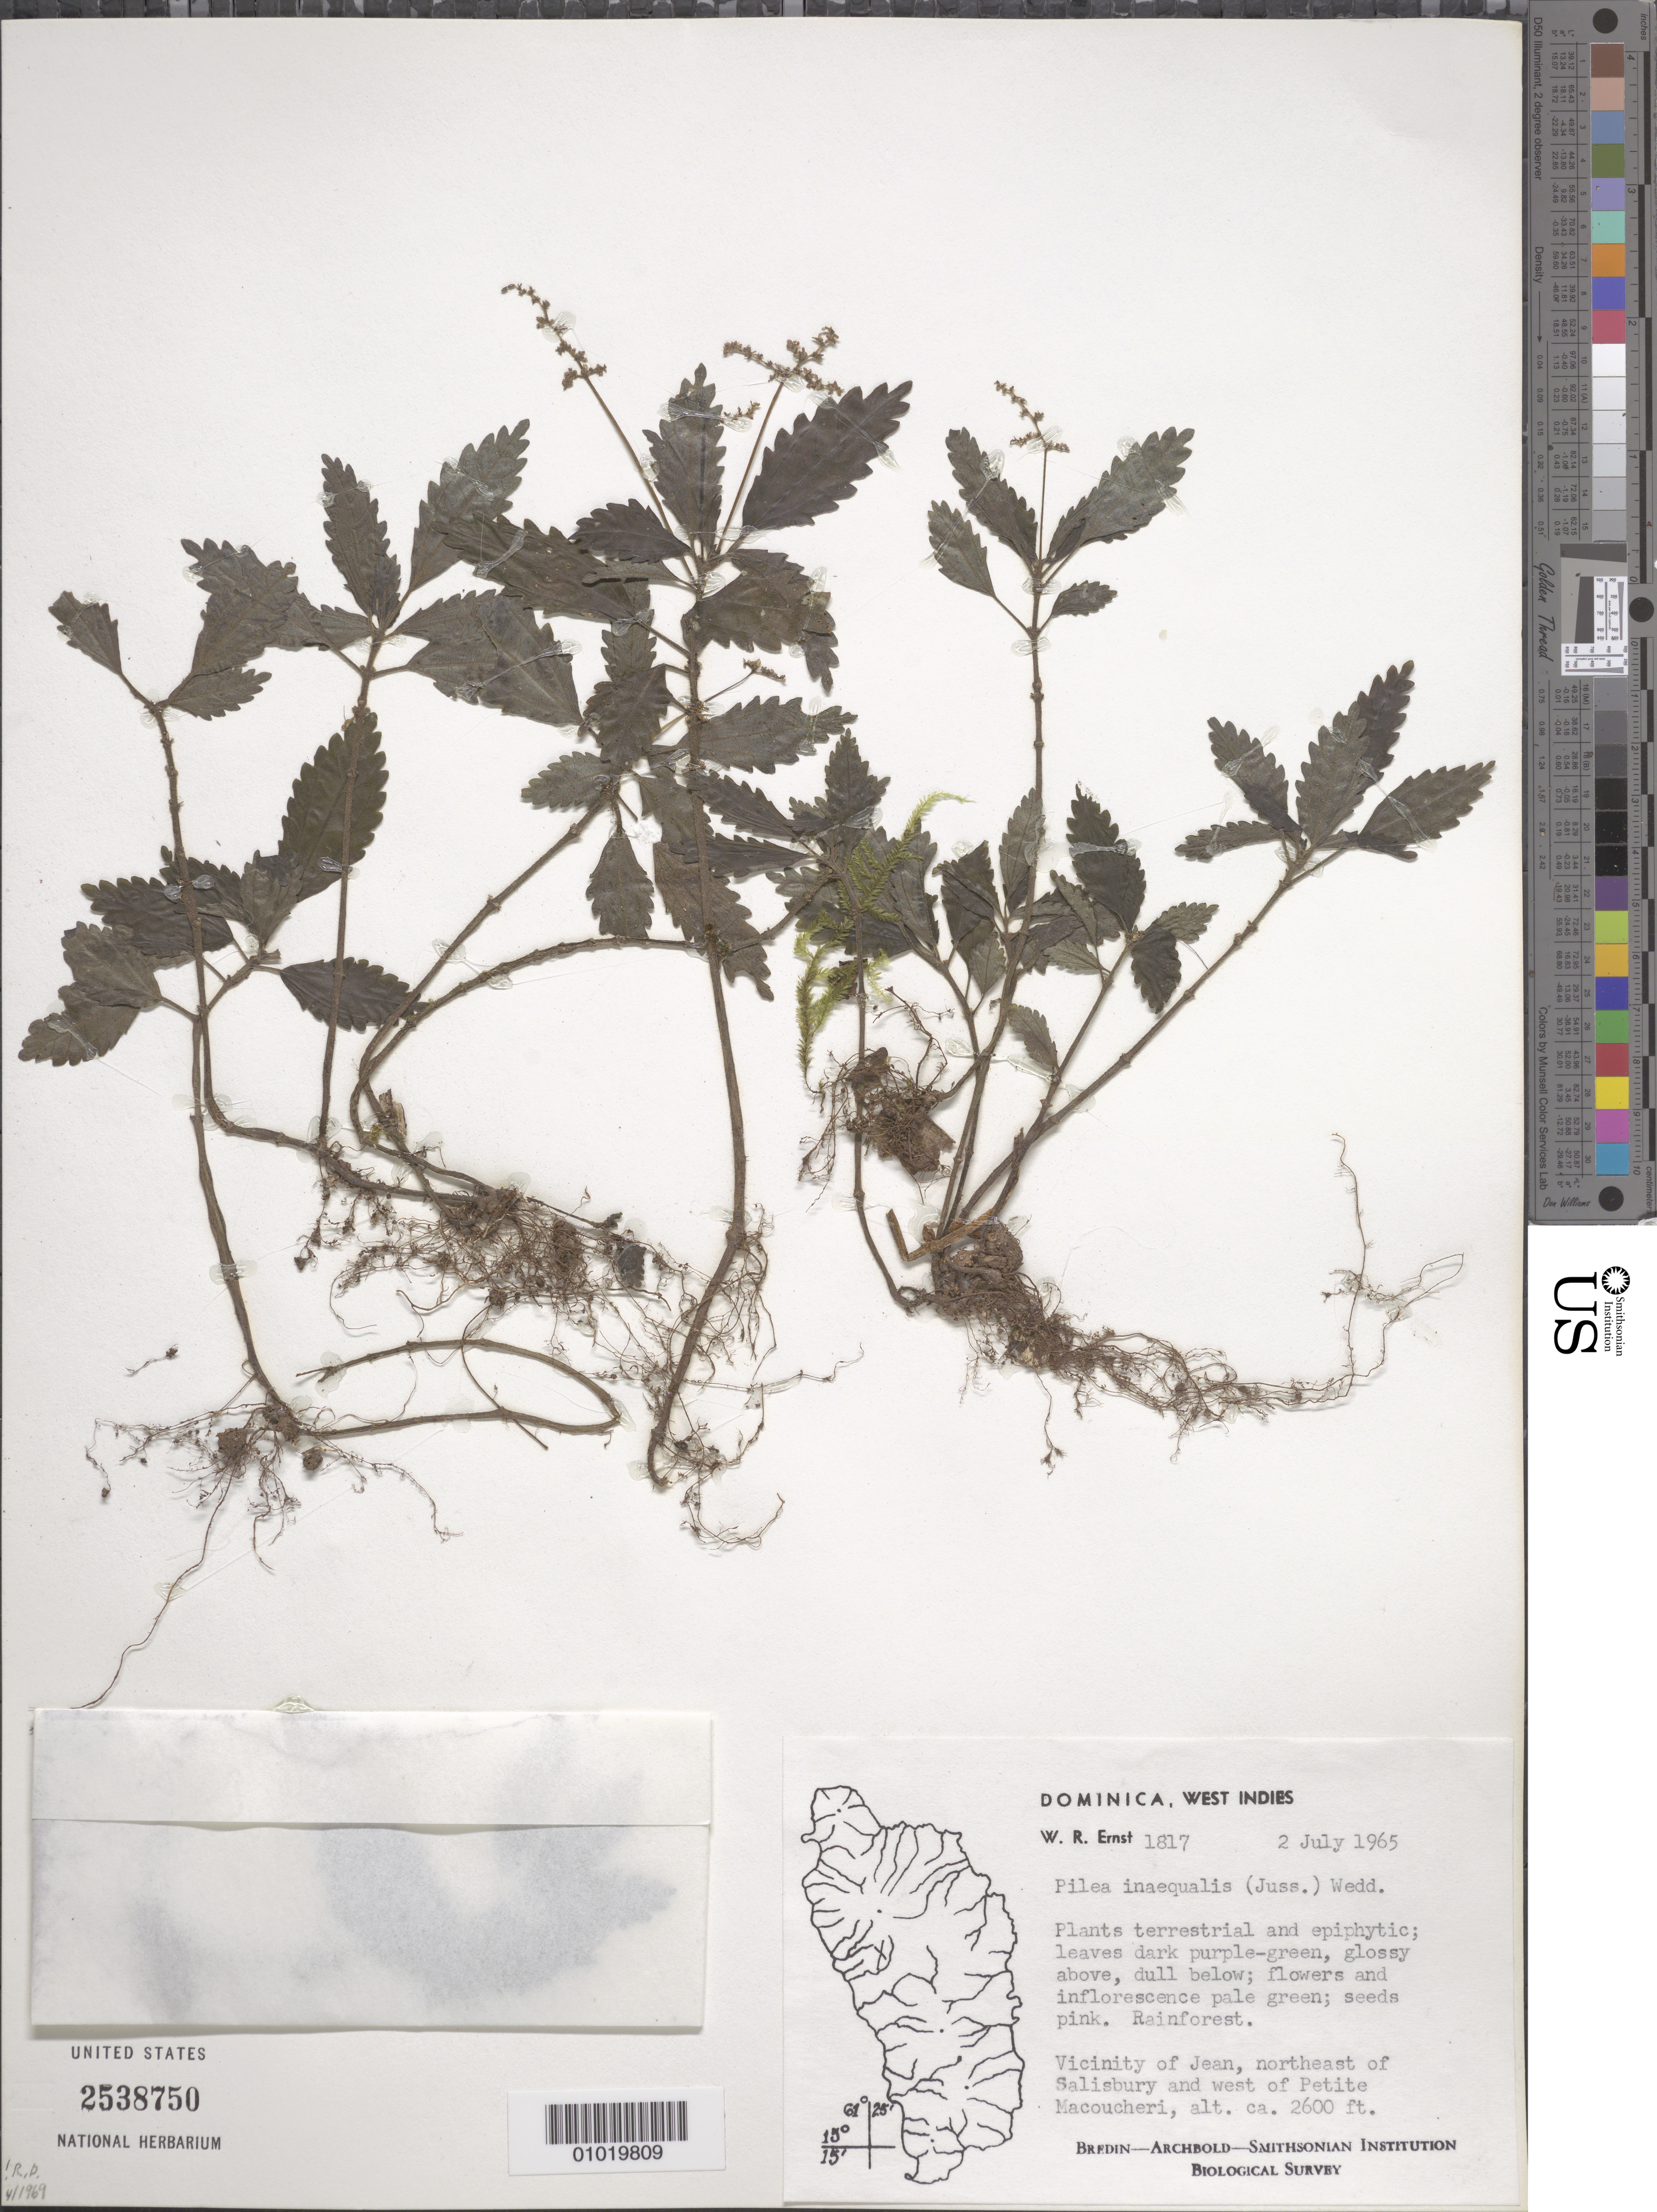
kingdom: Plantae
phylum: Tracheophyta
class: Magnoliopsida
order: Rosales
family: Urticaceae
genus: Pilea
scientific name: Pilea inaequalis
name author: (Juss. ex Poir.) Wedd.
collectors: W. R. Ernst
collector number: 1817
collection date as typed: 02 Jul 1965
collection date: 1965-07-02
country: Dominica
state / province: St. Joseph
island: Dominica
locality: Vicinity of Jean, NE of Salisbury and W of Petite Macoucheri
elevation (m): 792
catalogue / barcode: US 2538750